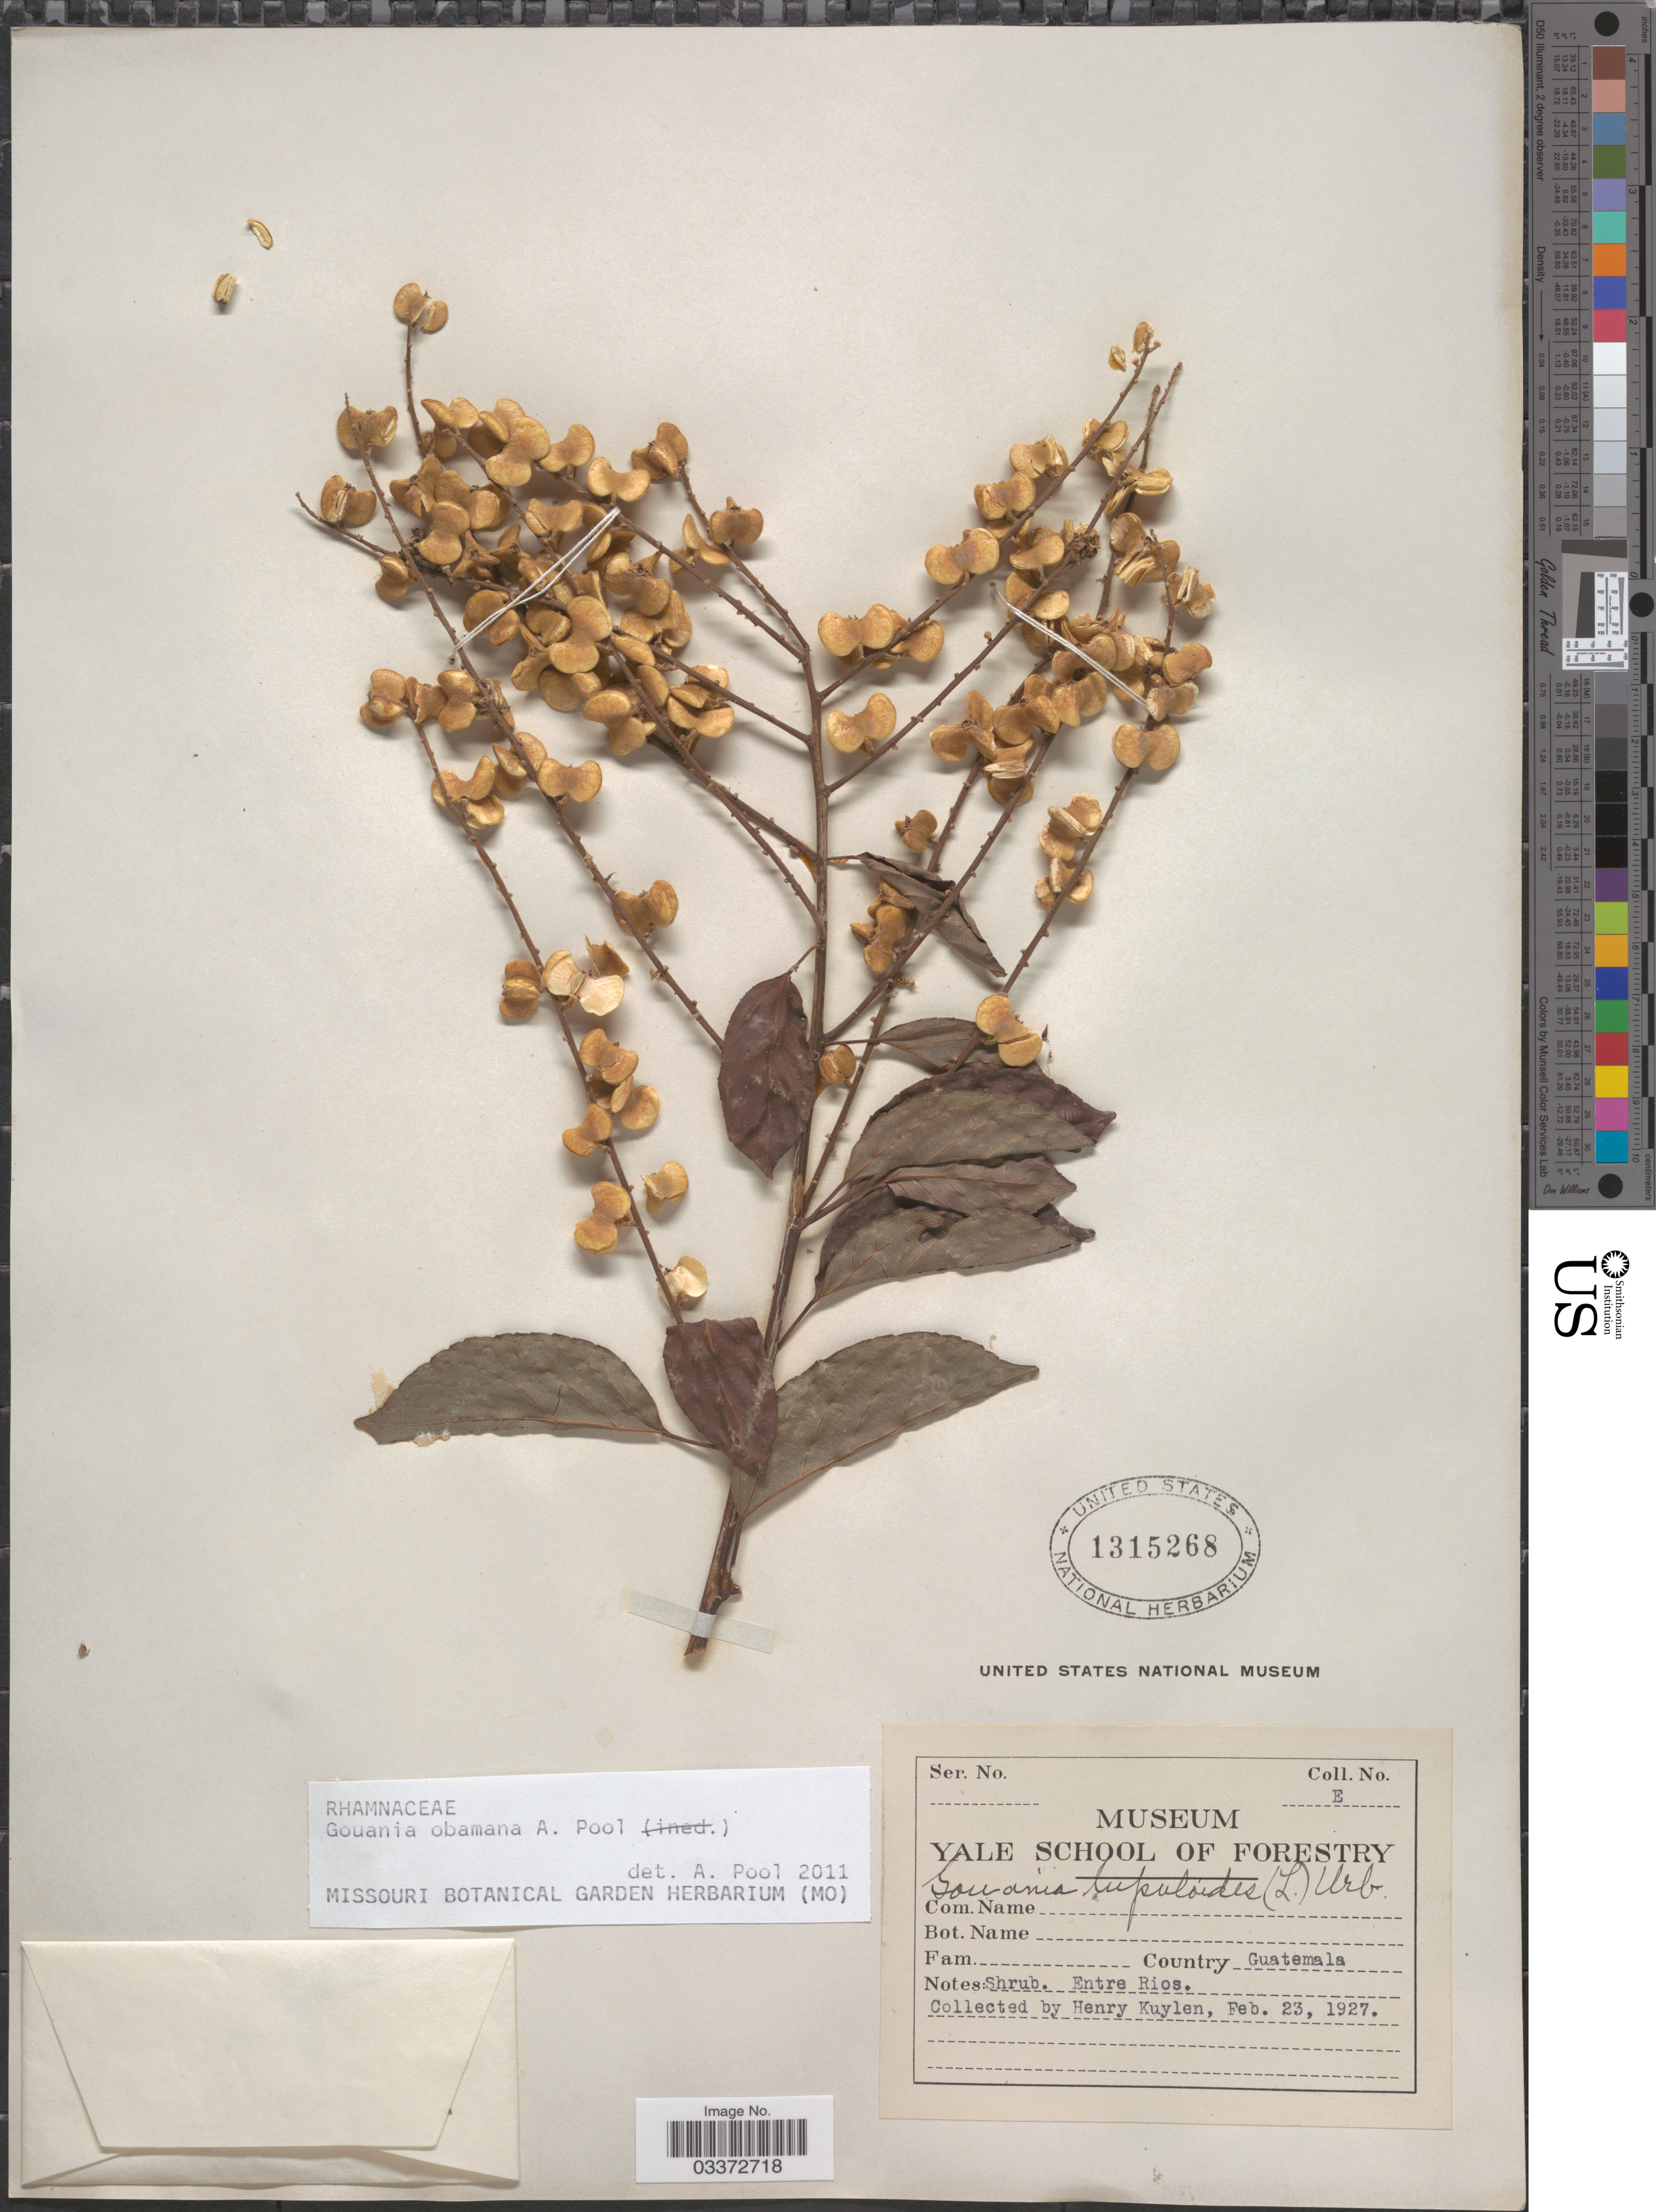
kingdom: Plantae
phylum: Tracheophyta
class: Magnoliopsida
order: Rosales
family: Rhamnaceae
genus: Gouania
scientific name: Gouania obamana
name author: A. Pool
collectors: H. Kuylen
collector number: E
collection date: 1927-02-23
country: Guatemala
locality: Entre Rios.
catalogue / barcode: US 1315268